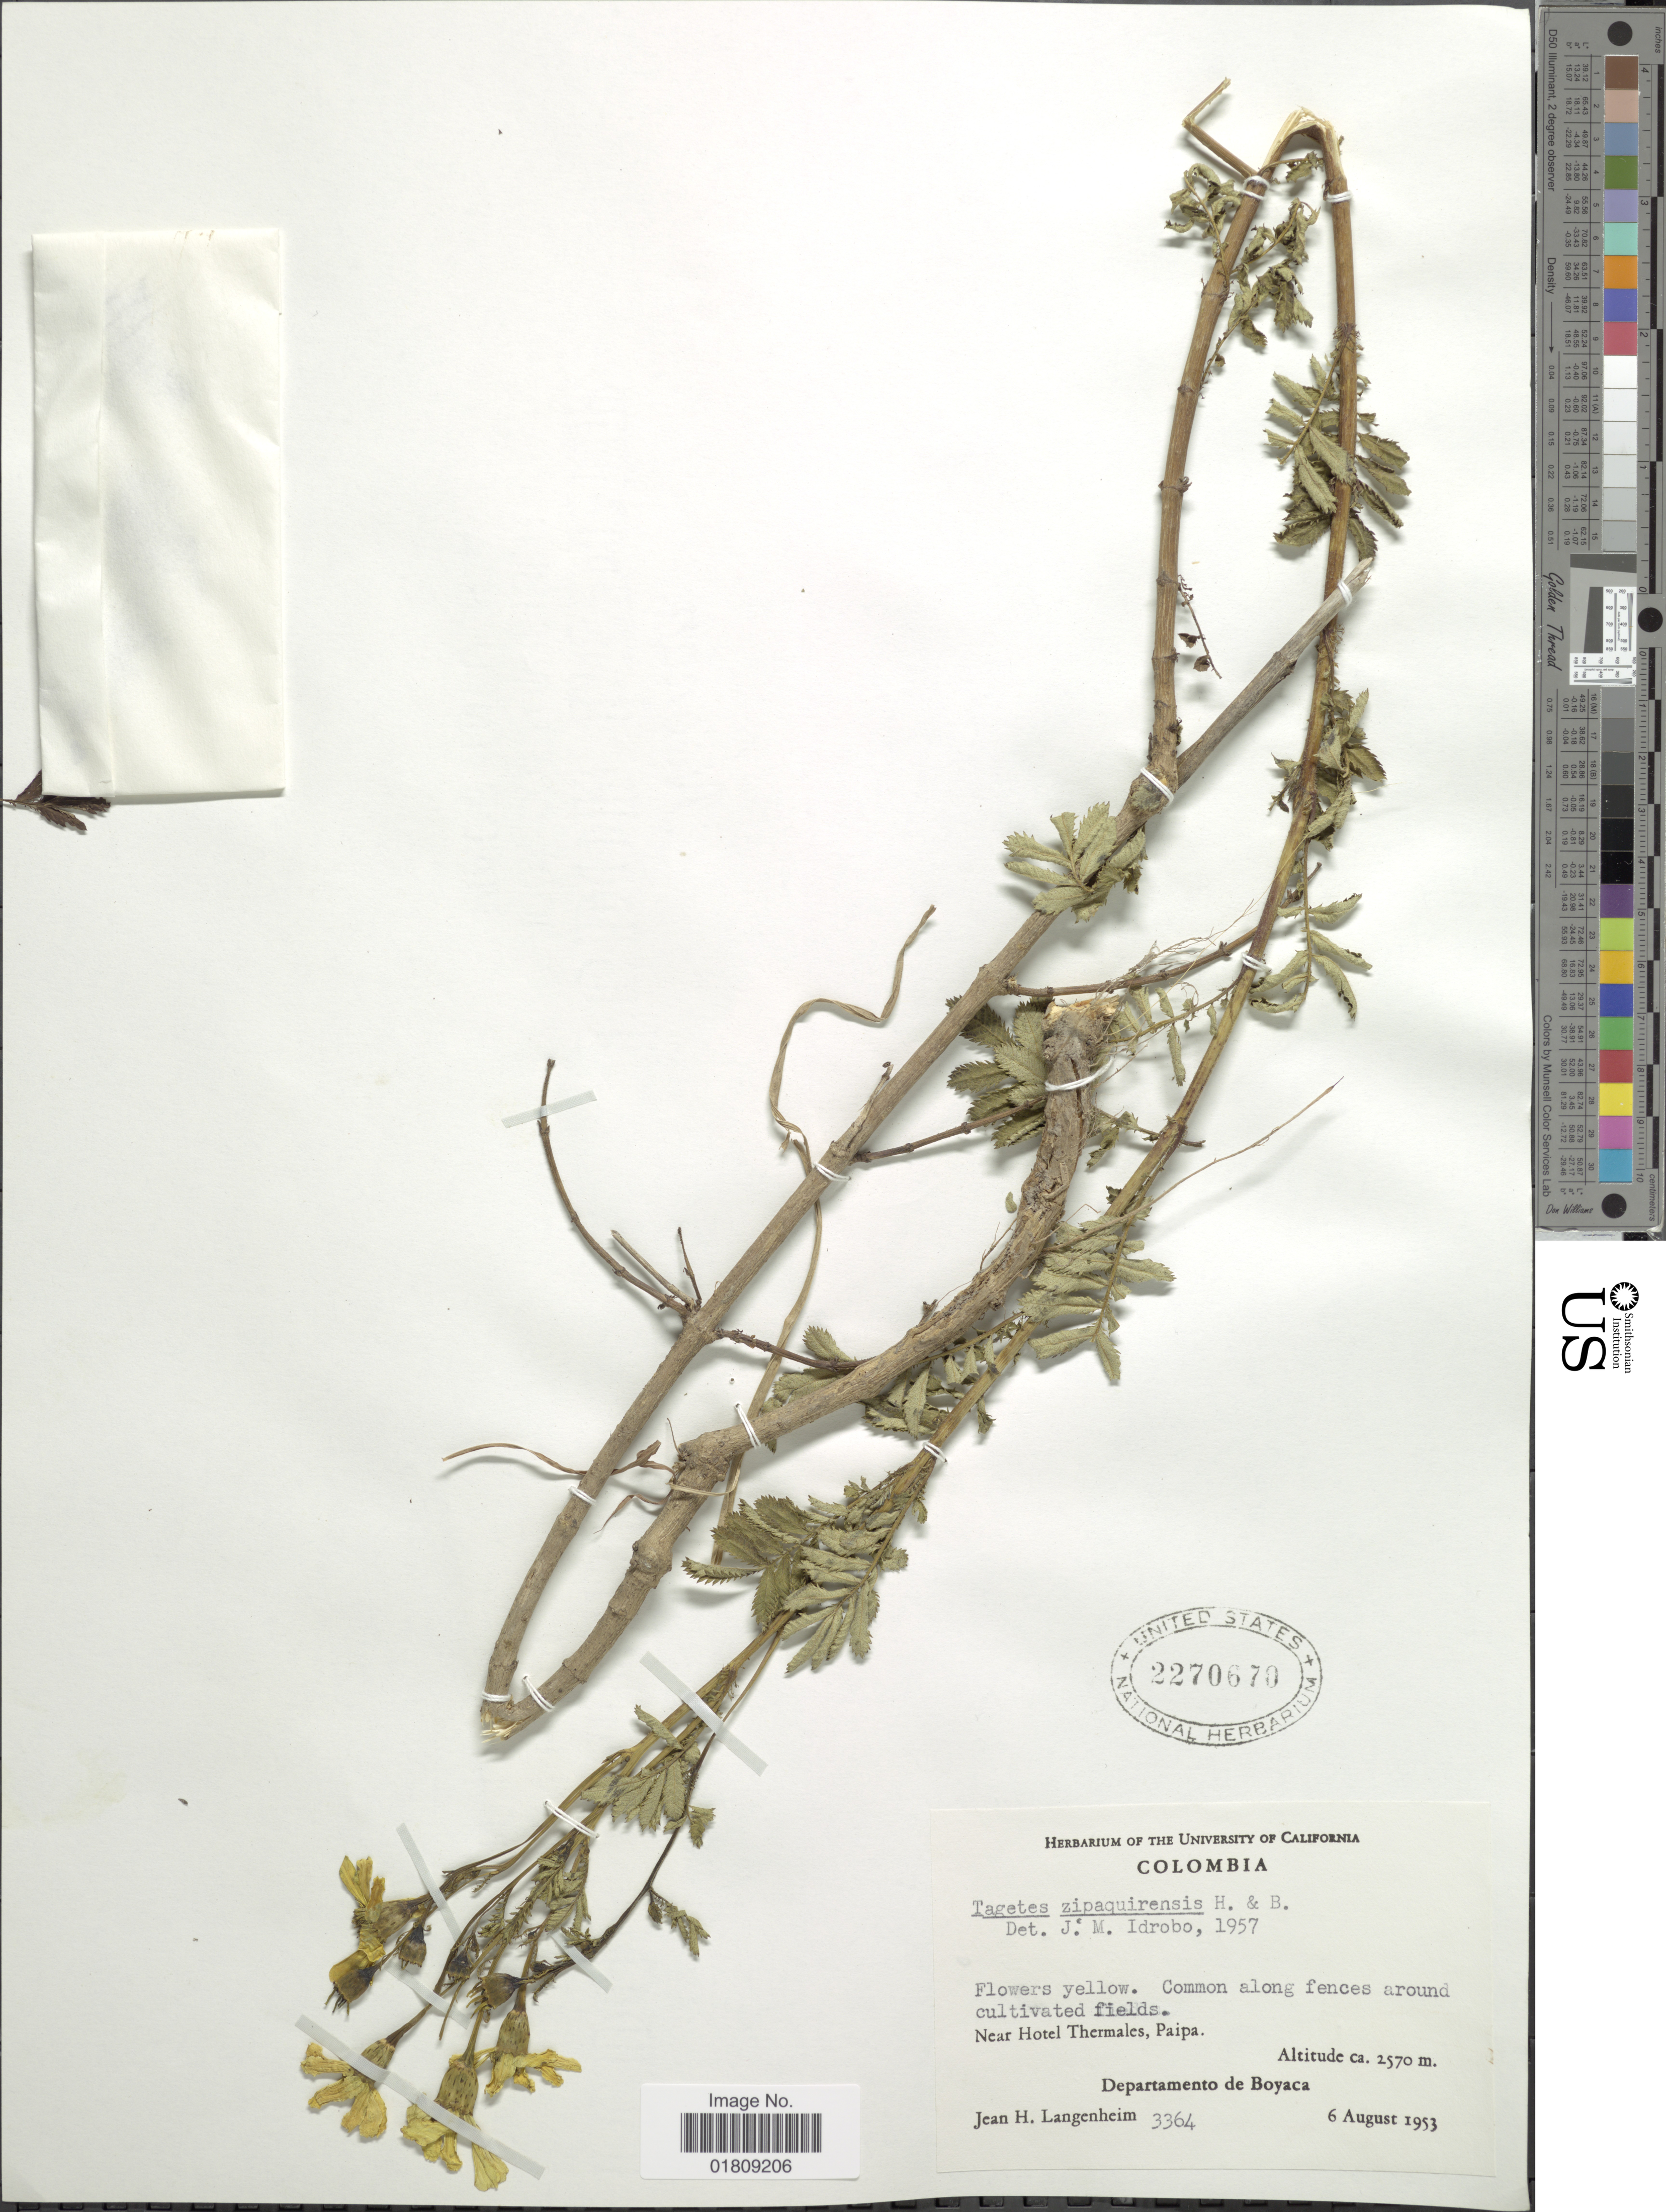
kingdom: Plantae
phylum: Tracheophyta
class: Magnoliopsida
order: Asterales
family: Asteraceae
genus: Tagetes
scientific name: Tagetes zypaquirensis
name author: Humb. & Bonpl.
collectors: J. H. Langenheim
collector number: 3364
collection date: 1953-08-06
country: Colombia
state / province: Boyacá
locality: Near Hotel Thermales, Paipa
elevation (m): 2570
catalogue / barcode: US 2270670